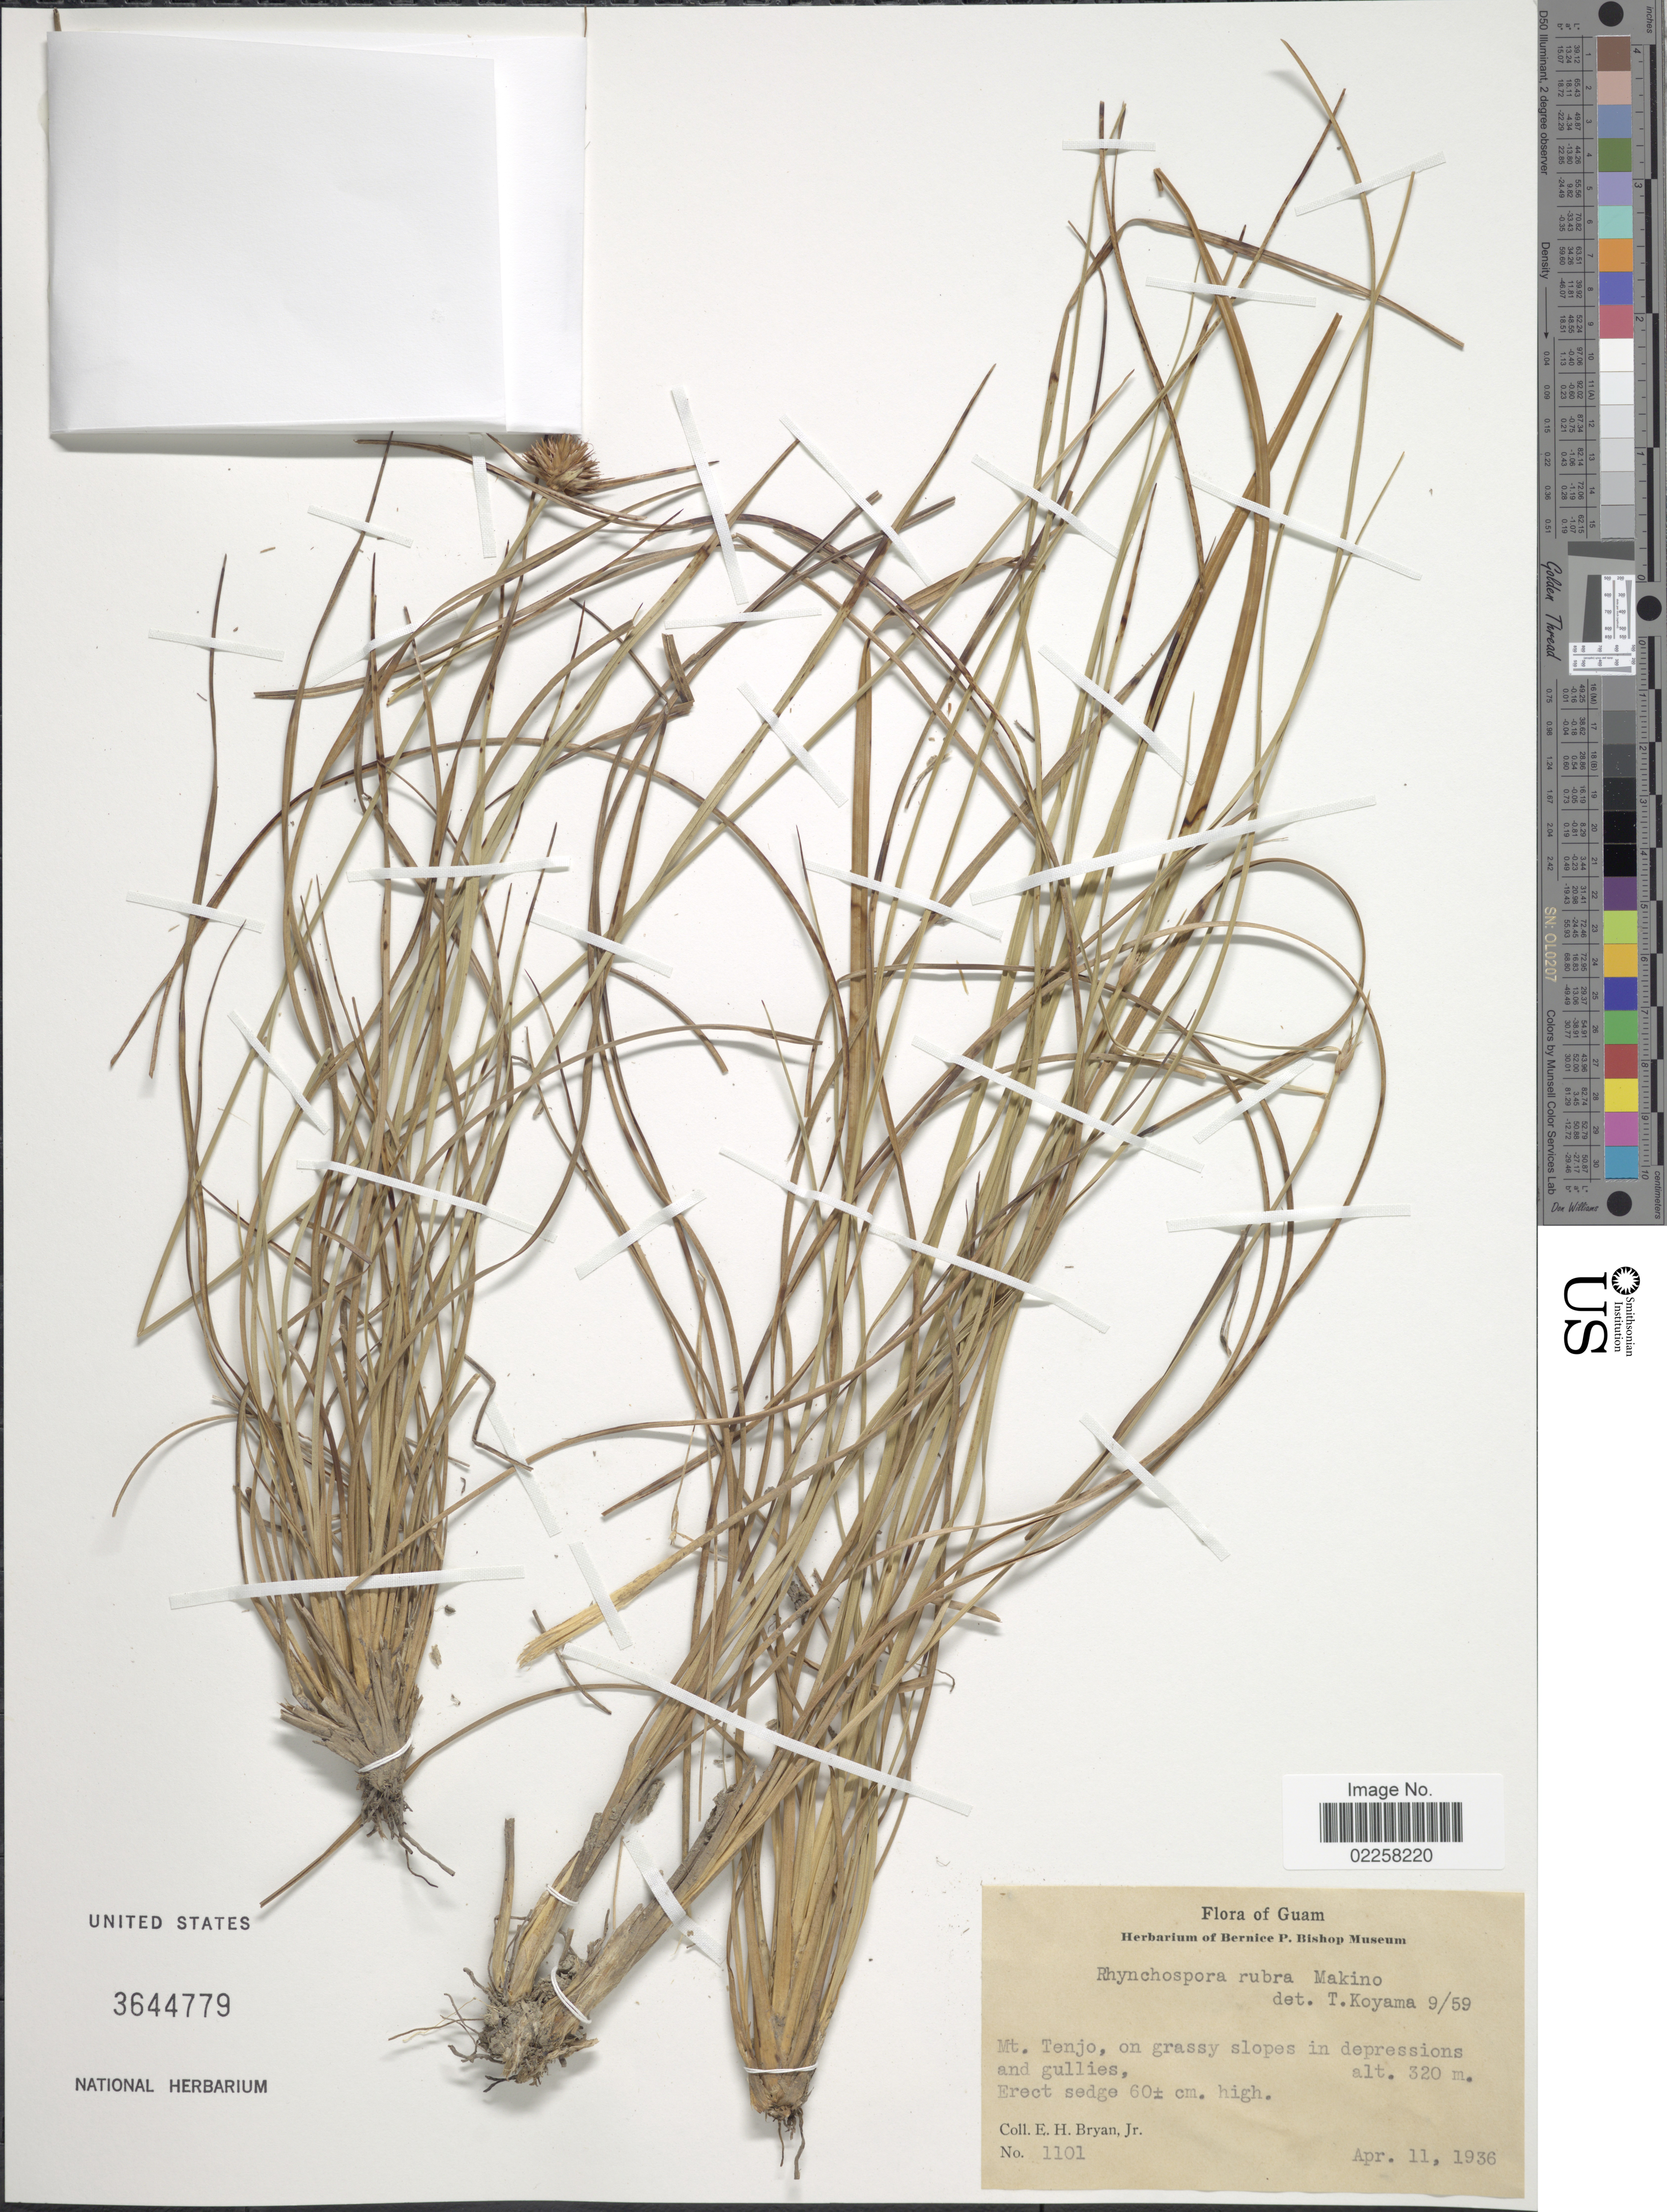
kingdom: Plantae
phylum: Tracheophyta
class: Liliopsida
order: Poales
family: Cyperaceae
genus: Rhynchospora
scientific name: Rhynchospora rubra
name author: (Lour.) Makino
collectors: E. Bryan Jr.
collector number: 1101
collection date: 1936-04-11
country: Guam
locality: Mt. Tenjo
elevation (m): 320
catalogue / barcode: US 3644779